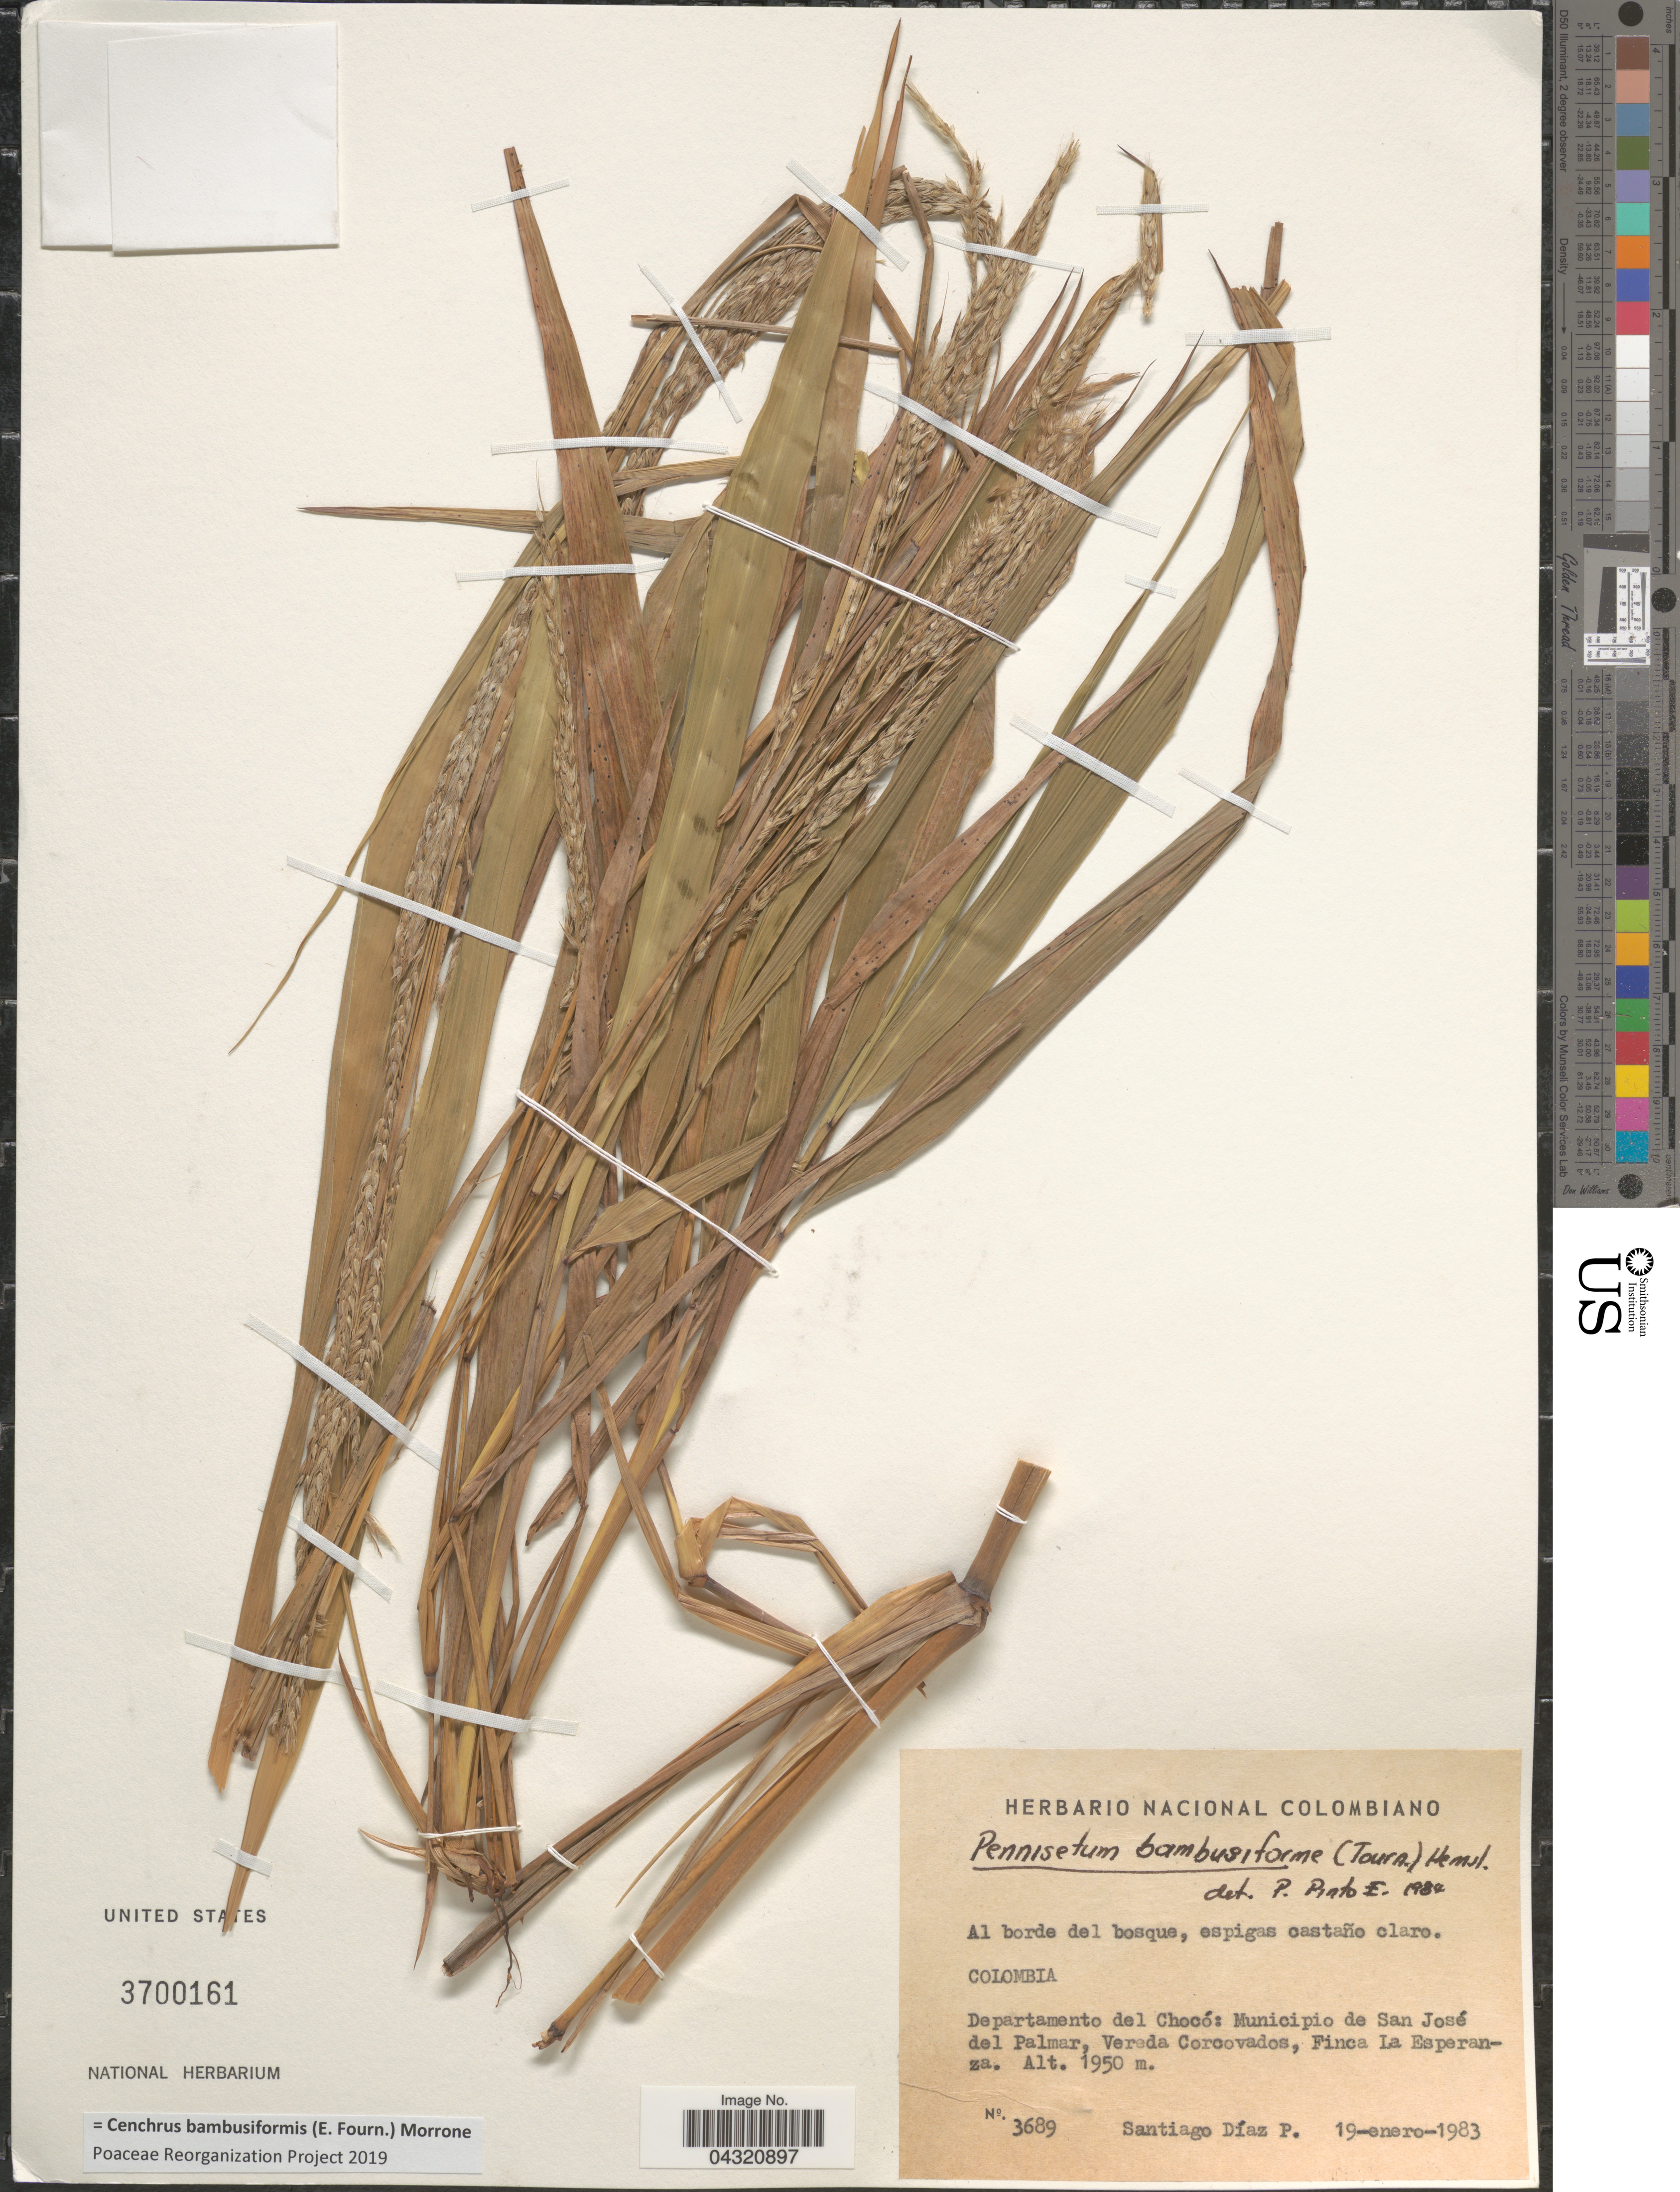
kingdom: Plantae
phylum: Tracheophyta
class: Liliopsida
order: Poales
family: Poaceae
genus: Cenchrus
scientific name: Cenchrus brownii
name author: Roem. & Schult.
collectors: S. Diaz P.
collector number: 3689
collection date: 1983-01-19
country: Colombia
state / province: Chocó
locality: Departamento del Chocó: Municipio de San José del Palmar, Vereda Corcovados, Finca La Esperanza.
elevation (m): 1950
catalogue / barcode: US 3700161